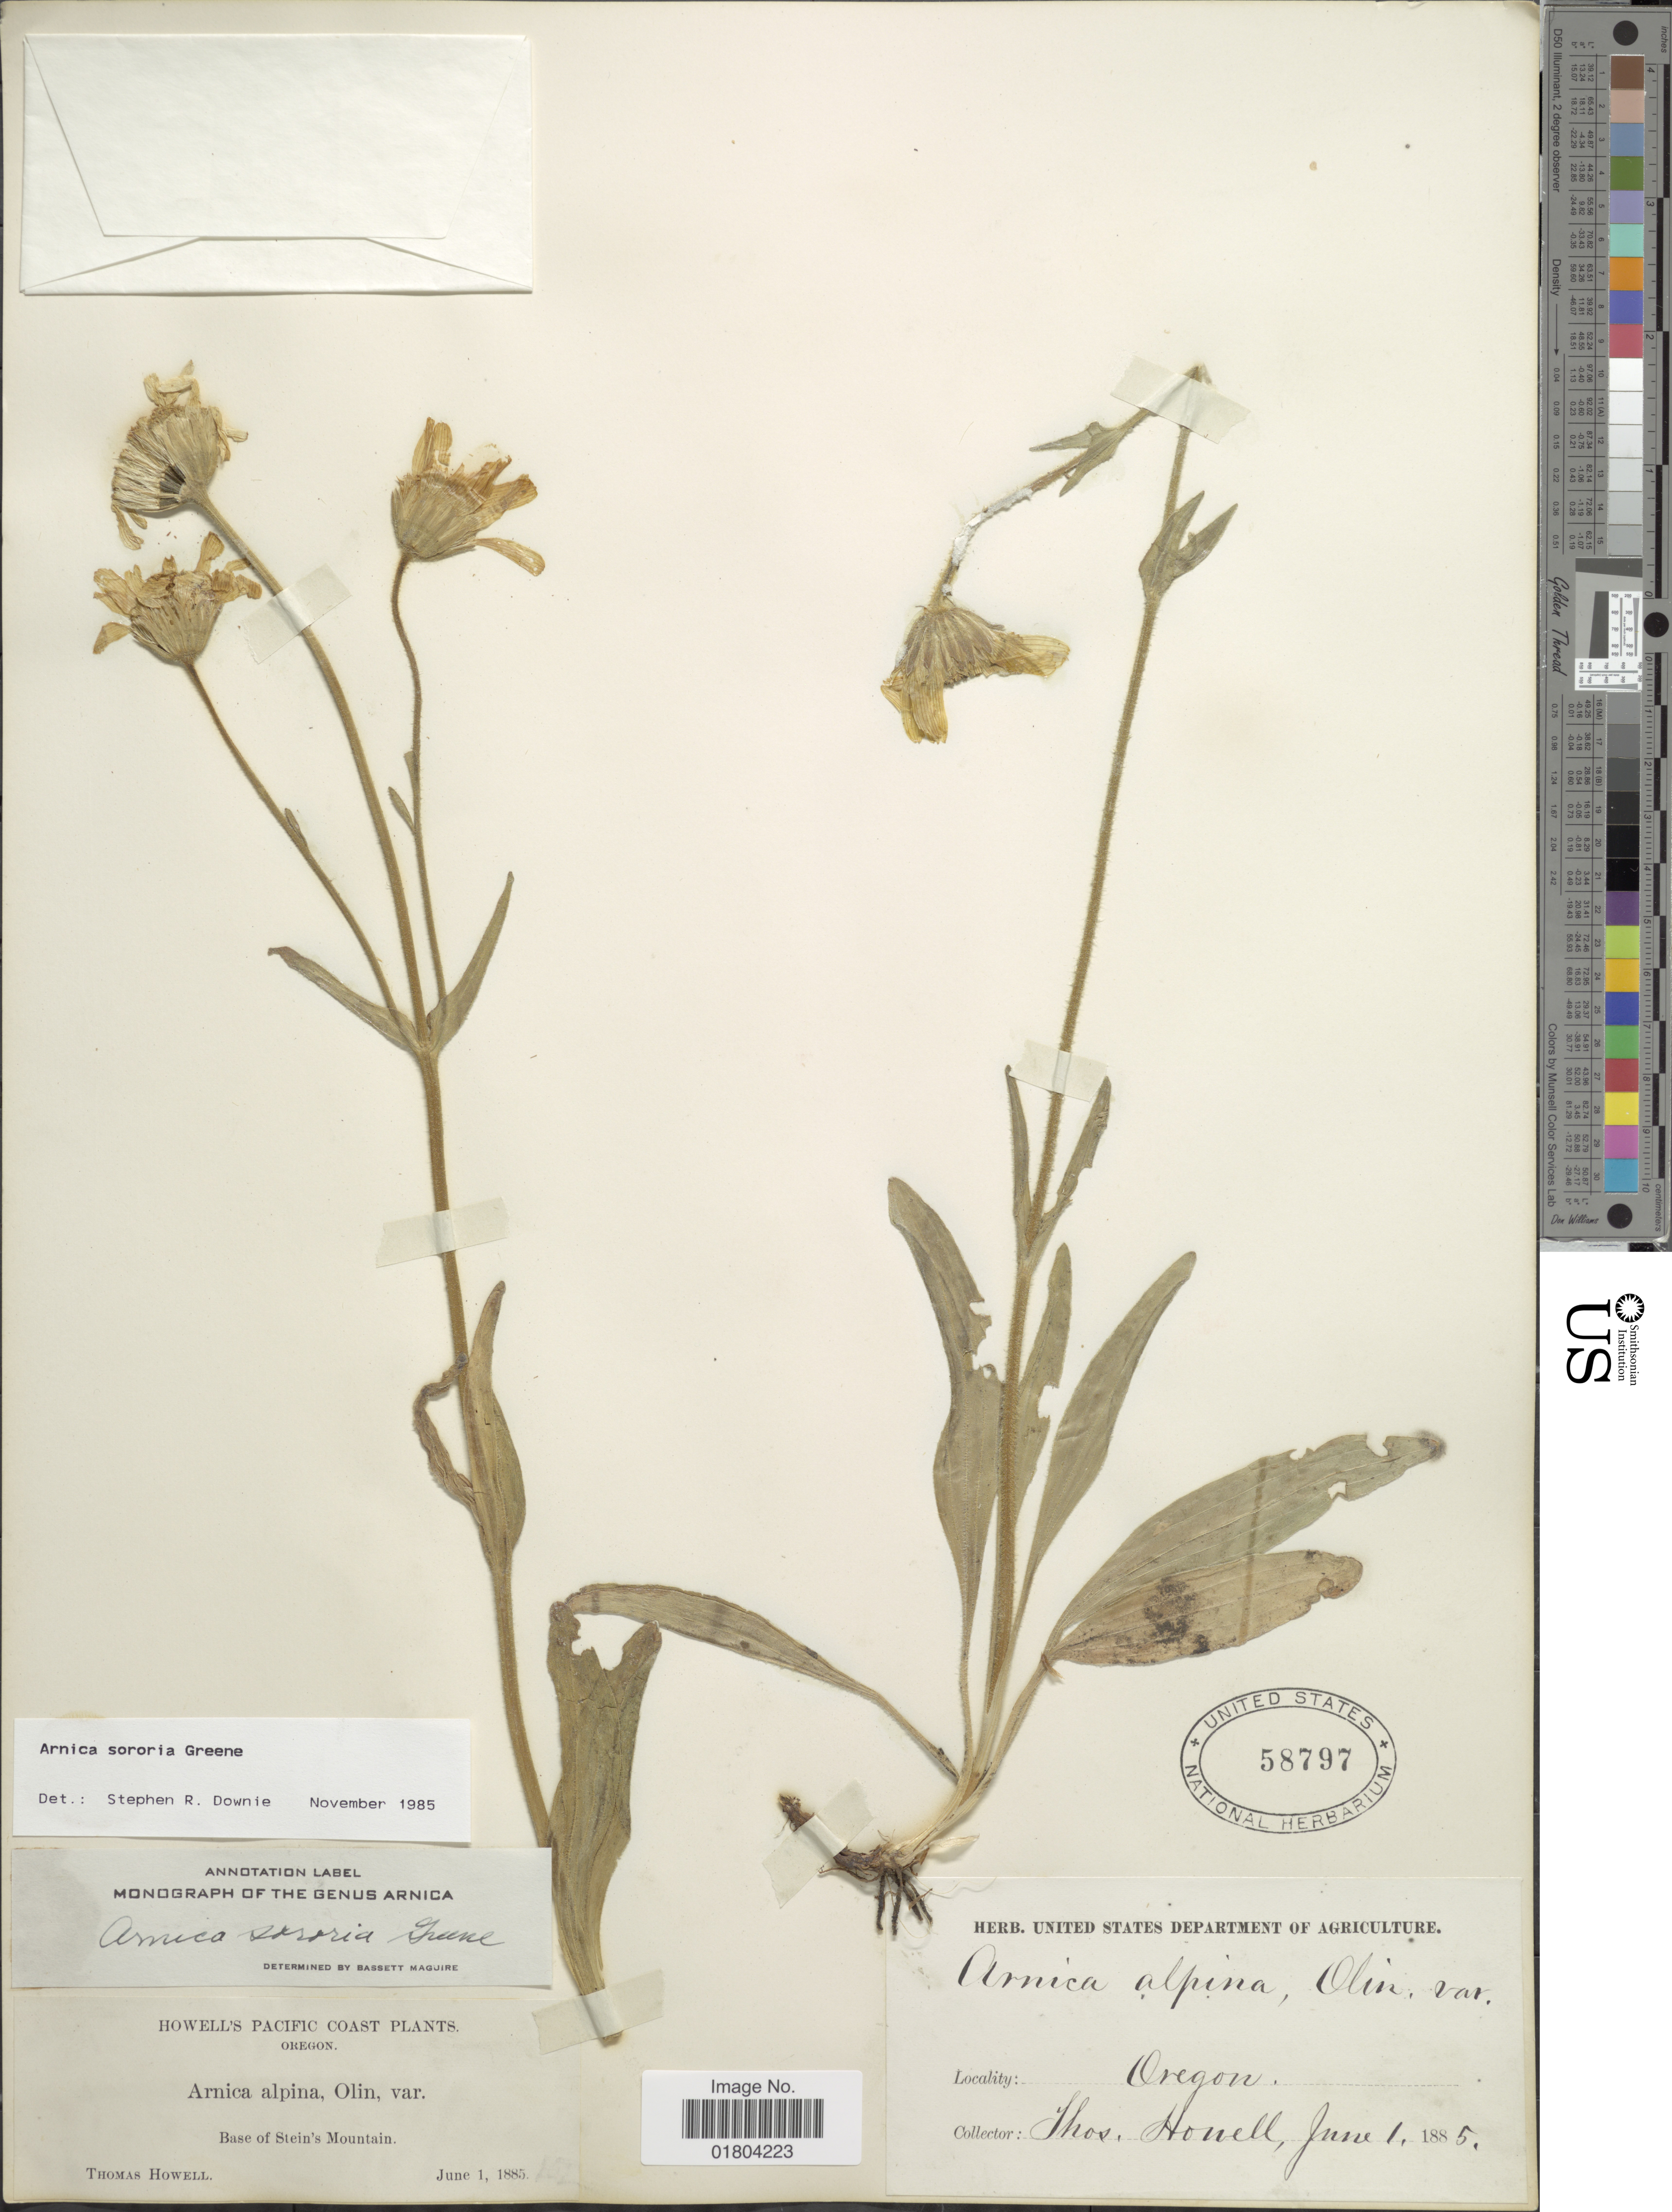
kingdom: Plantae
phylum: Tracheophyta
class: Magnoliopsida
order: Asterales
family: Asteraceae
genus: Arnica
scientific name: Arnica sororia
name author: Greene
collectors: T. Howell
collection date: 1885-06-01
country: United States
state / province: Oregon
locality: Pacific Coast, Base of Stein's Mountain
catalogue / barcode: US 58797